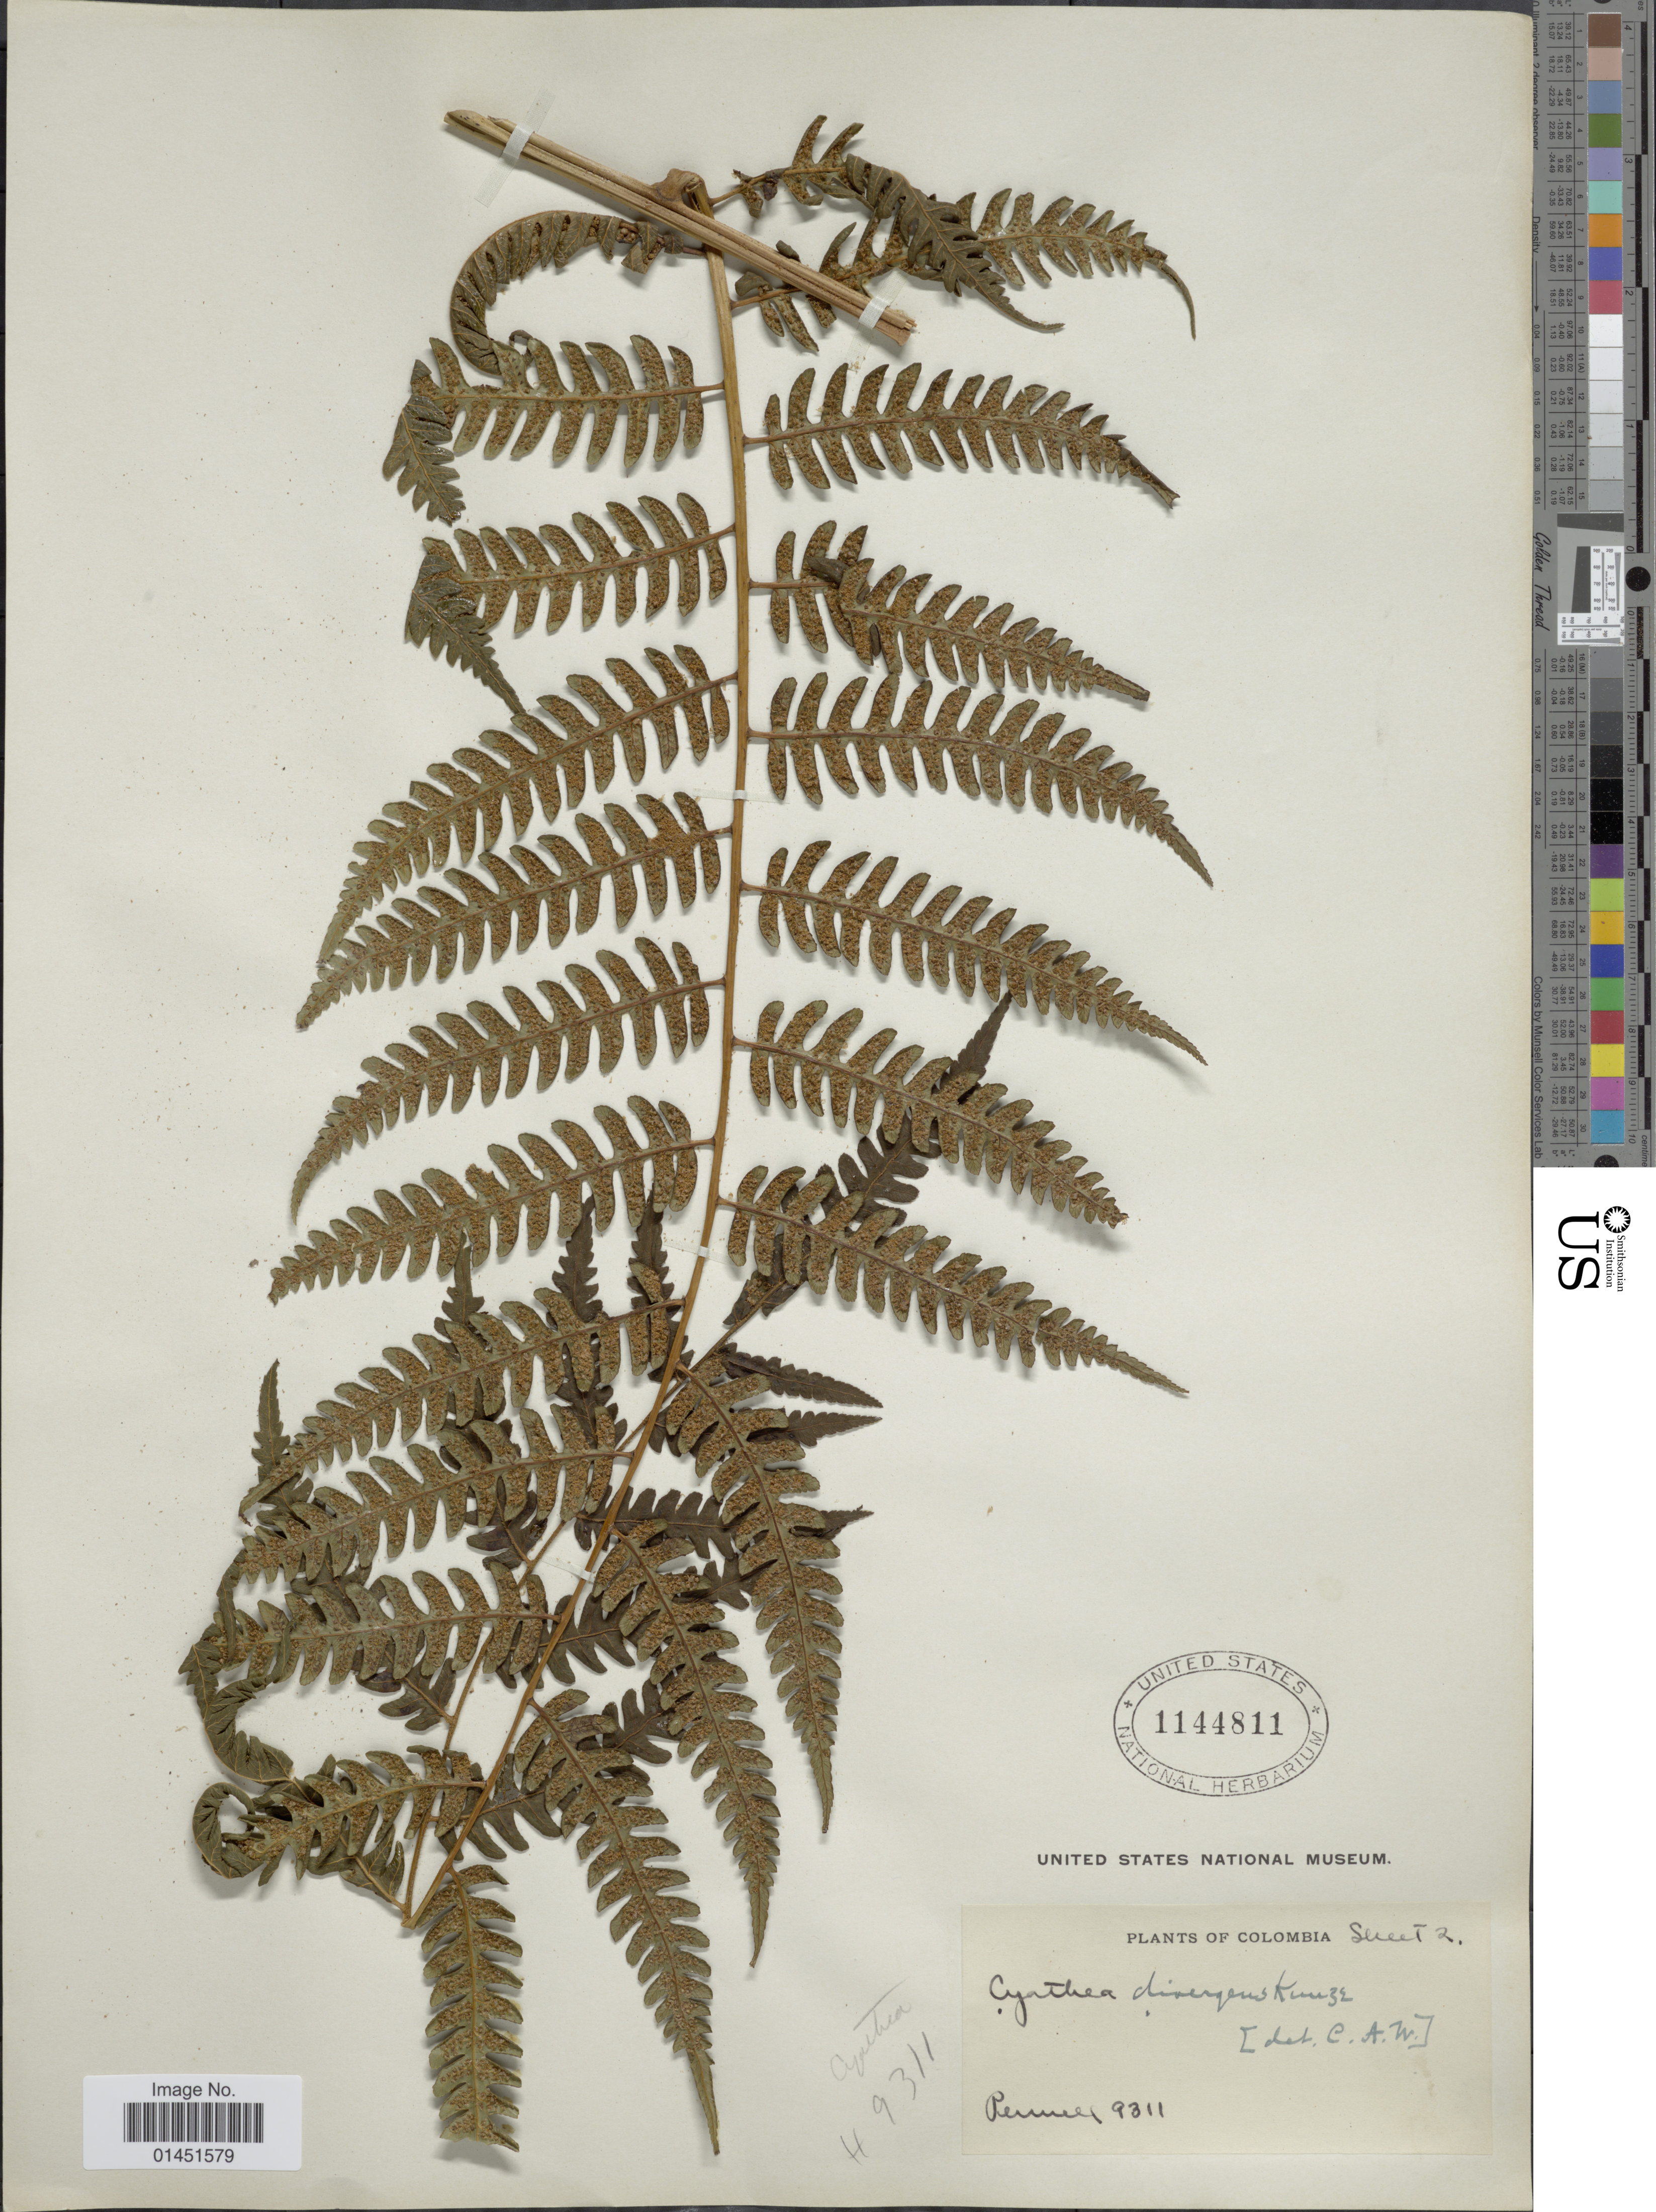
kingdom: Plantae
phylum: Tracheophyta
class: Polypodiopsida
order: Cyatheales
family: Cyatheaceae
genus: Cyathea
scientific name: Cyathea divergens var. divergens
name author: Kunze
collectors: F. W. Pennell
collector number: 9311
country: Colombia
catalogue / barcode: US 1144811